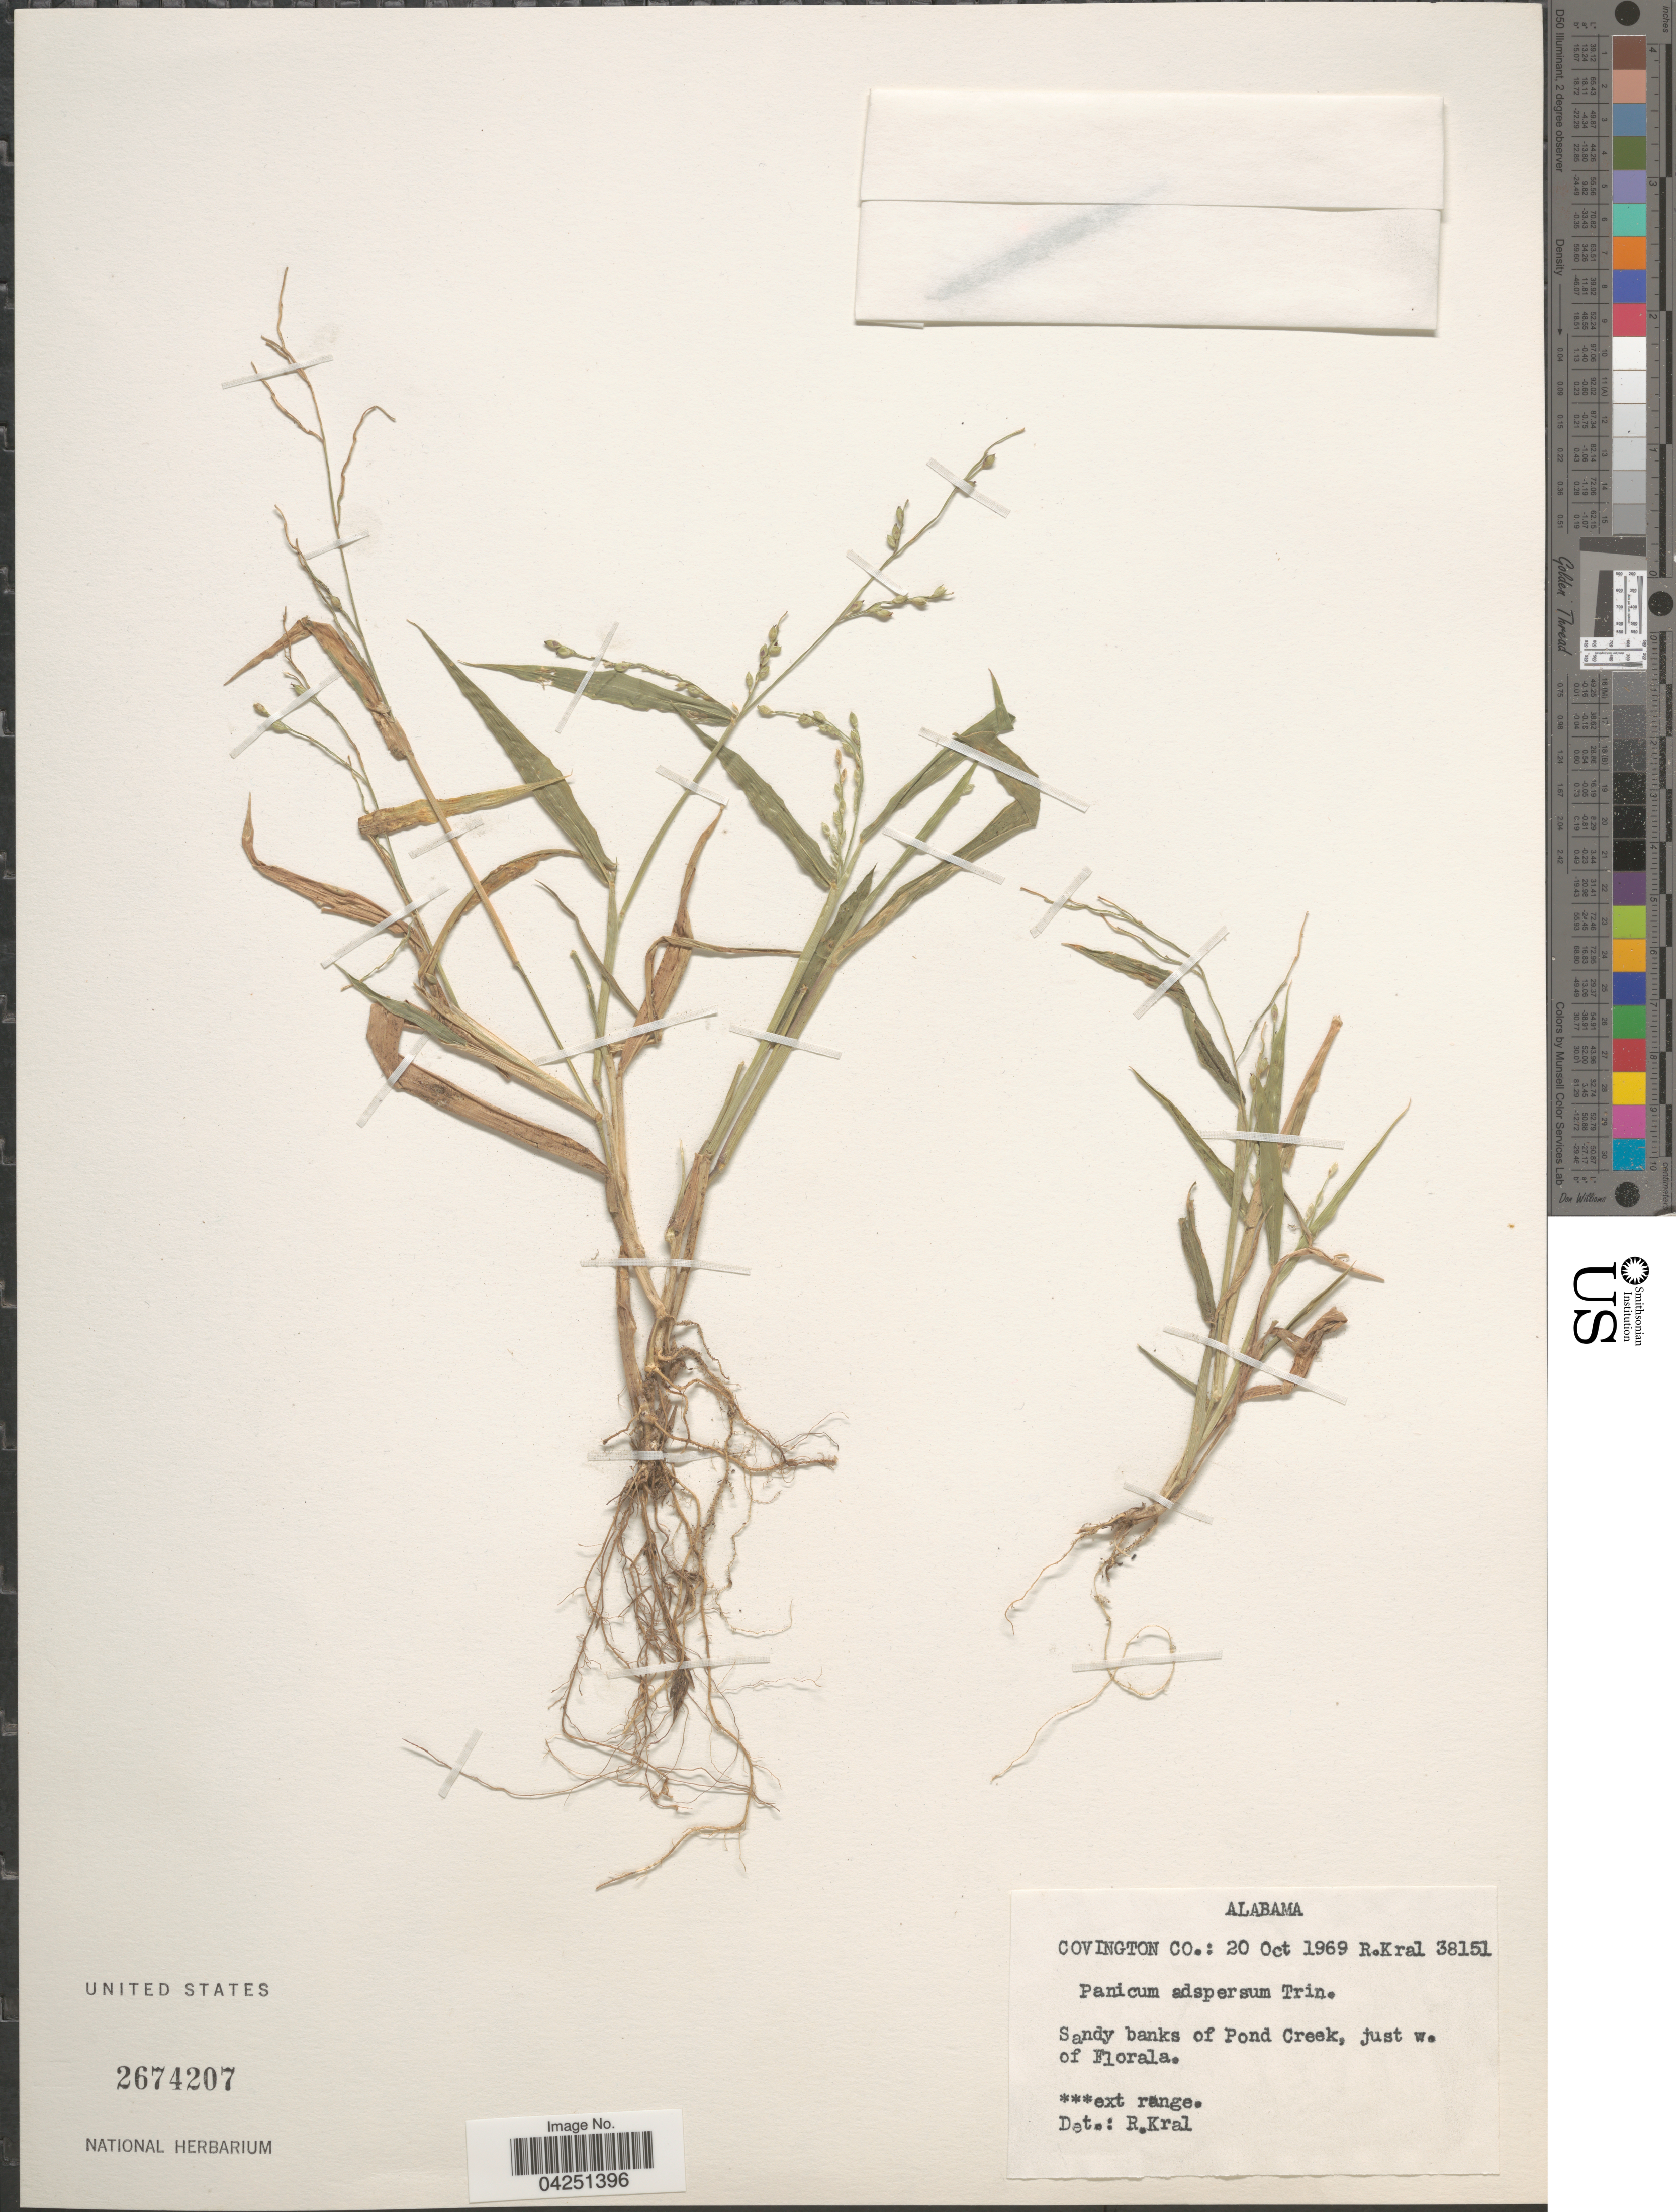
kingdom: Plantae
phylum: Tracheophyta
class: Liliopsida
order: Poales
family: Poaceae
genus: Dichanthelium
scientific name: Dichanthelium acuminatum var. acuminatum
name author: (Sw.) Gould & C.A. Clark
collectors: R. Kral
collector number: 38151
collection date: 1969-10-20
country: United States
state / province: Alabama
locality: Covington Co.: Sandy banks of Pond Creek, just w. of Florala.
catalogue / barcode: US 2674207